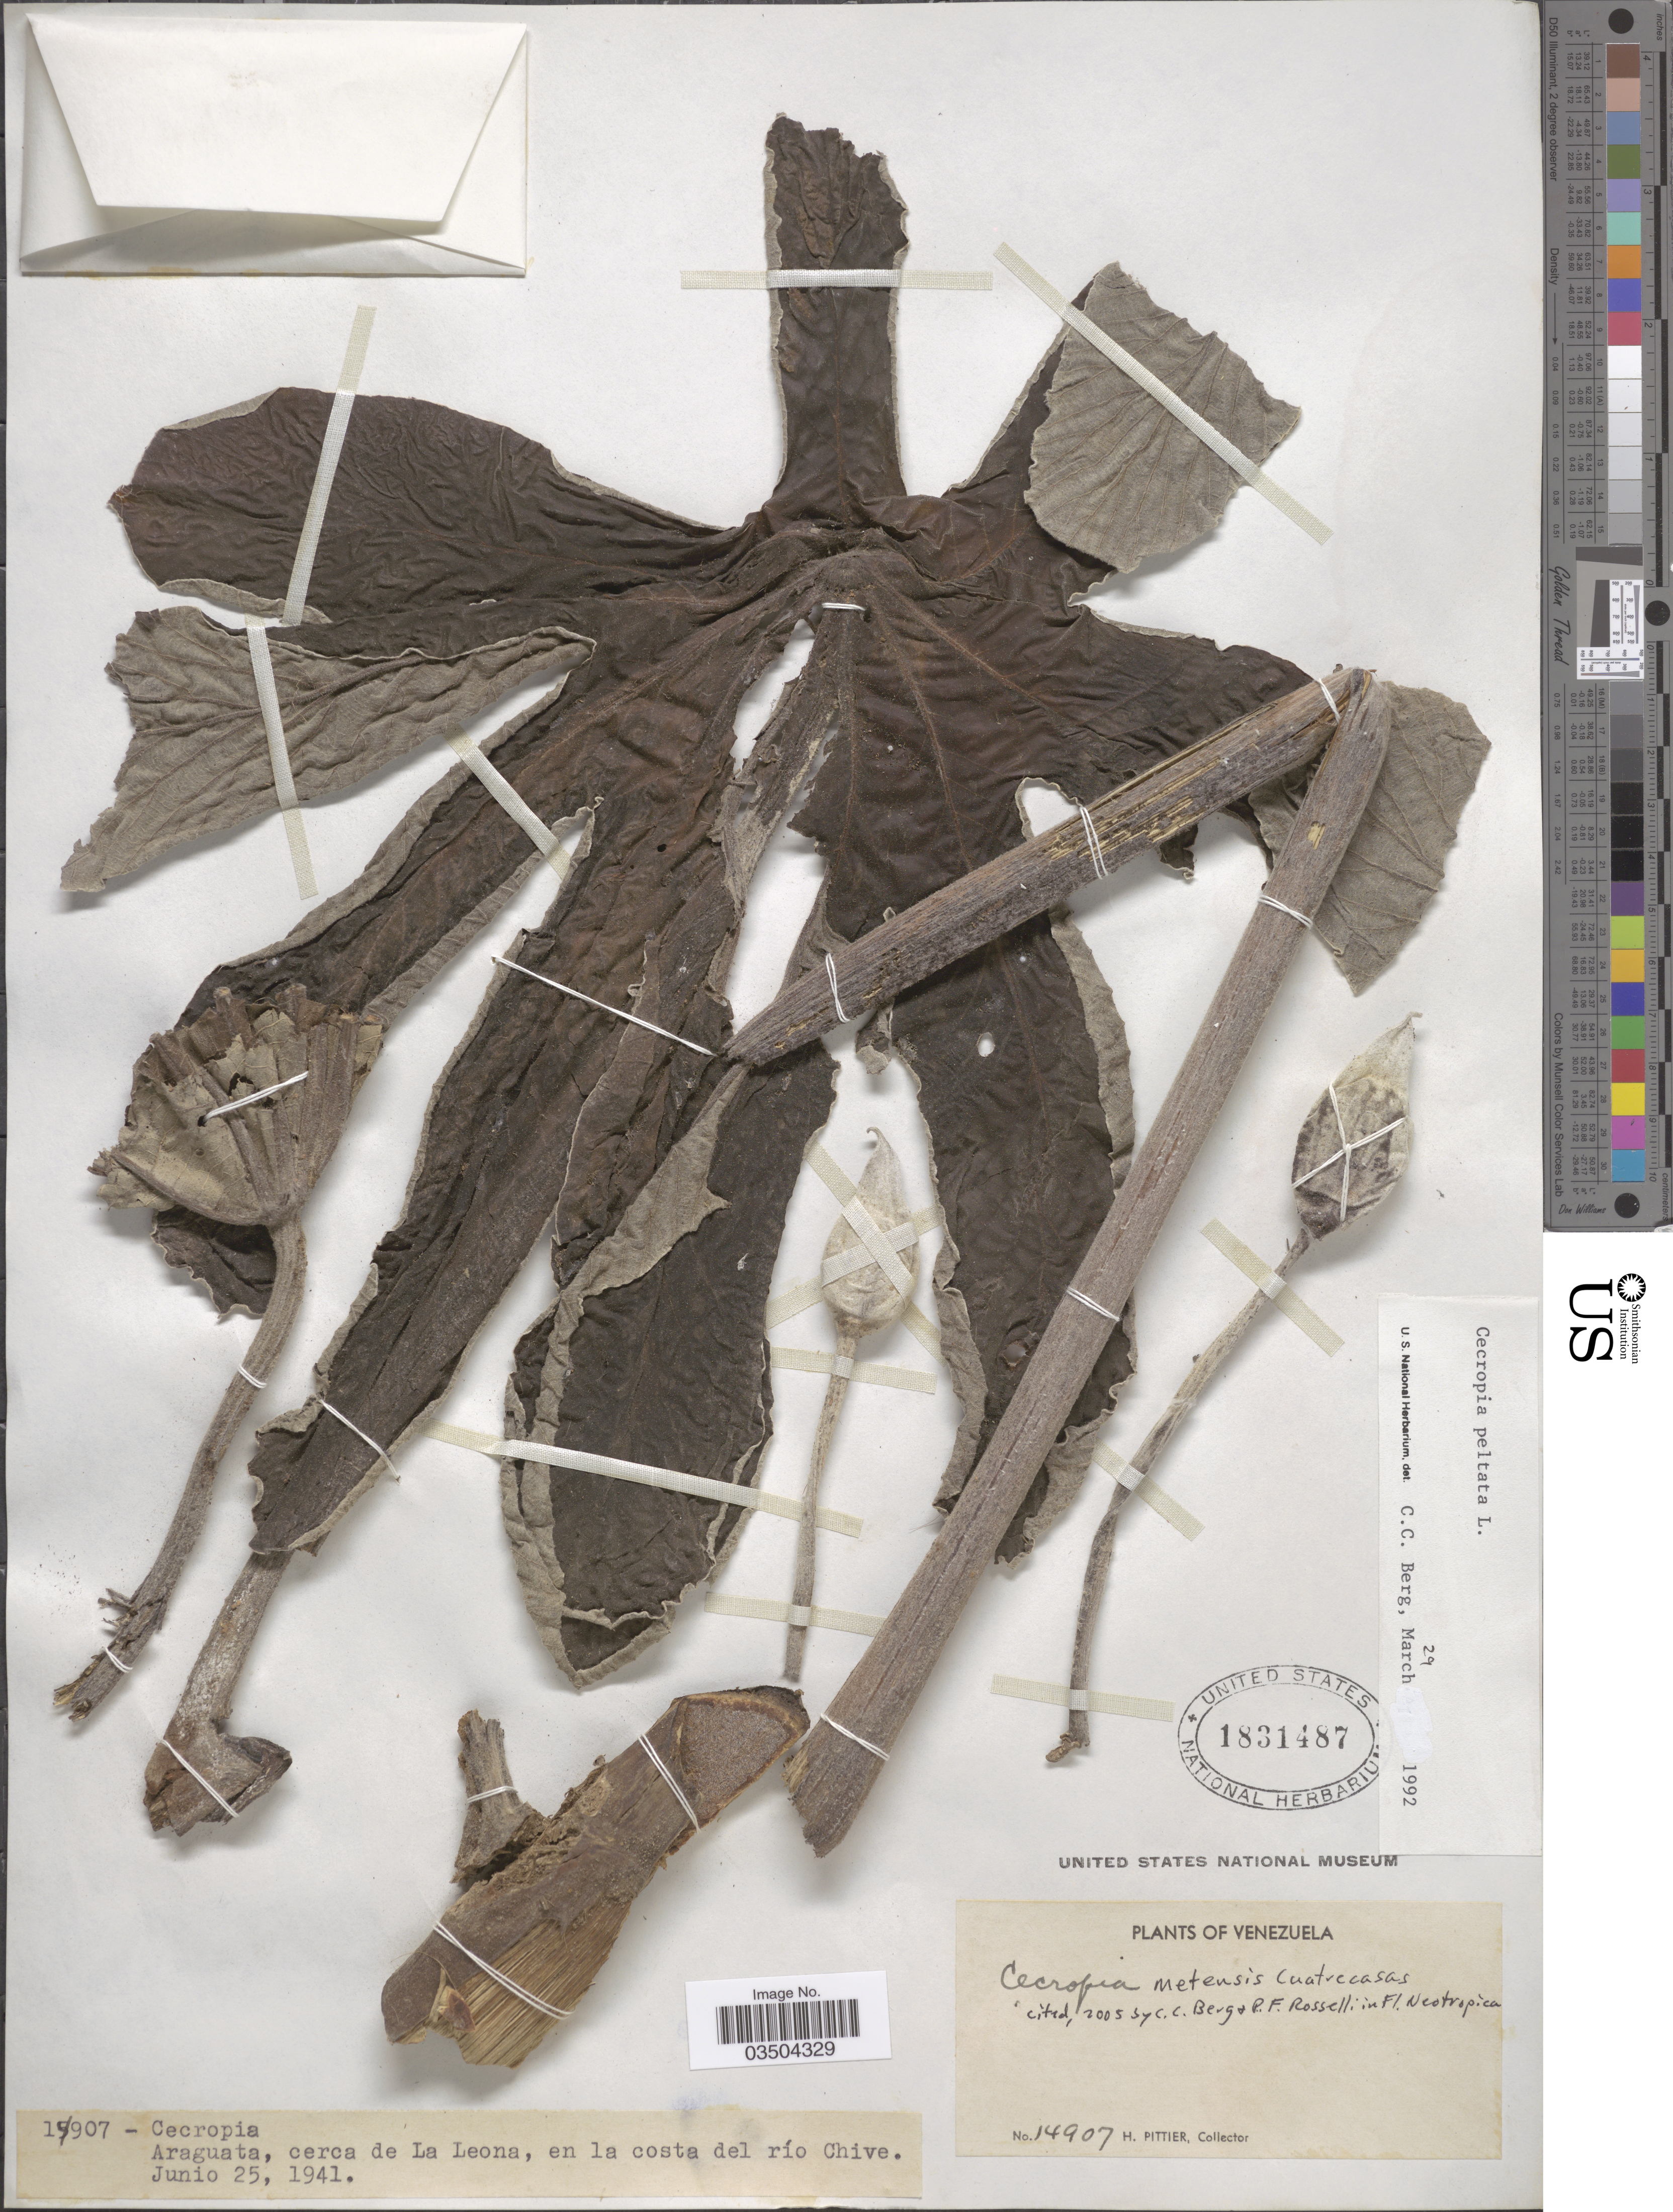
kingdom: Plantae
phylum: Tracheophyta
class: Magnoliopsida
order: Rosales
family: Urticaceae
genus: Cecropia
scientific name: Cecropia metensis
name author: Cuatrec.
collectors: H. F. Pittier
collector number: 14907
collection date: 1941-06-25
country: Venezuela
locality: Araguata, cerca de La Leona, en la costa del río Chive.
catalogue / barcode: US 1831487